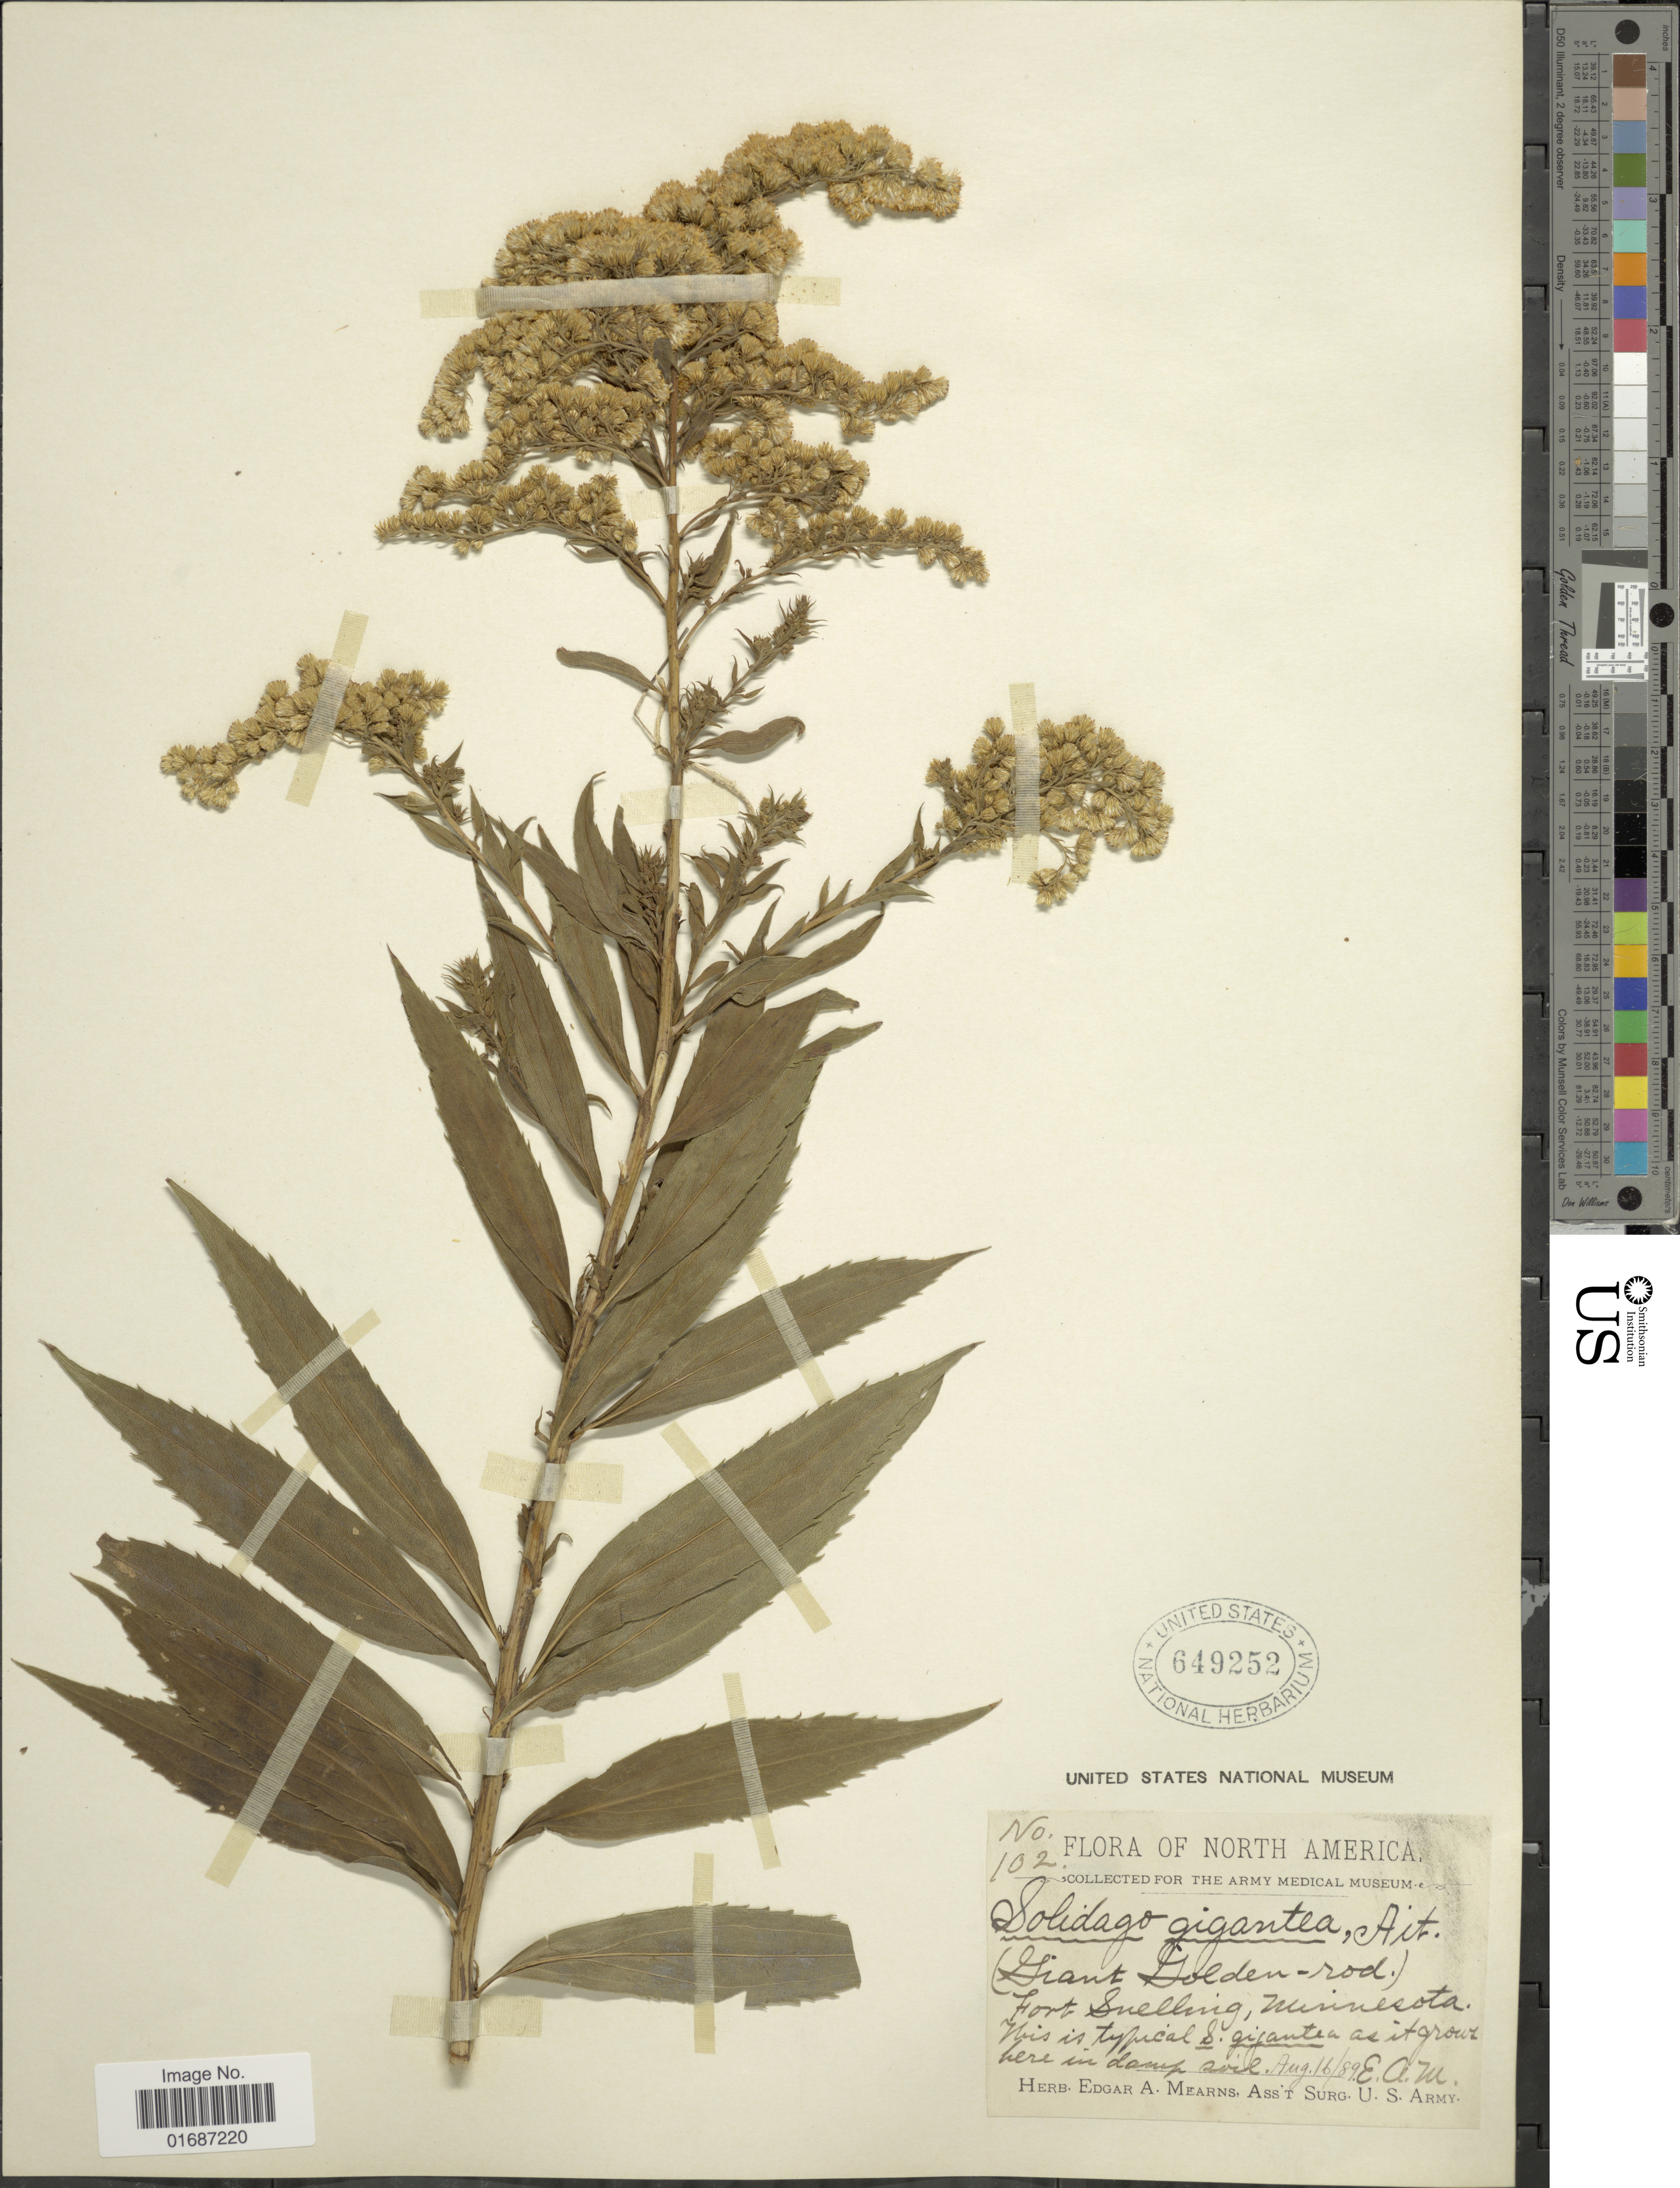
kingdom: Plantae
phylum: Tracheophyta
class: Magnoliopsida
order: Asterales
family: Asteraceae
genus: Solidago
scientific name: Solidago gigantea var. leiophylla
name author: Fernald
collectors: E. A. Mearns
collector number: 102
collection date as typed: Transcribed d/m/y: 16/8/89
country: United States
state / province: Minnesota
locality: Fort Snelling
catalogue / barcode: US 649252